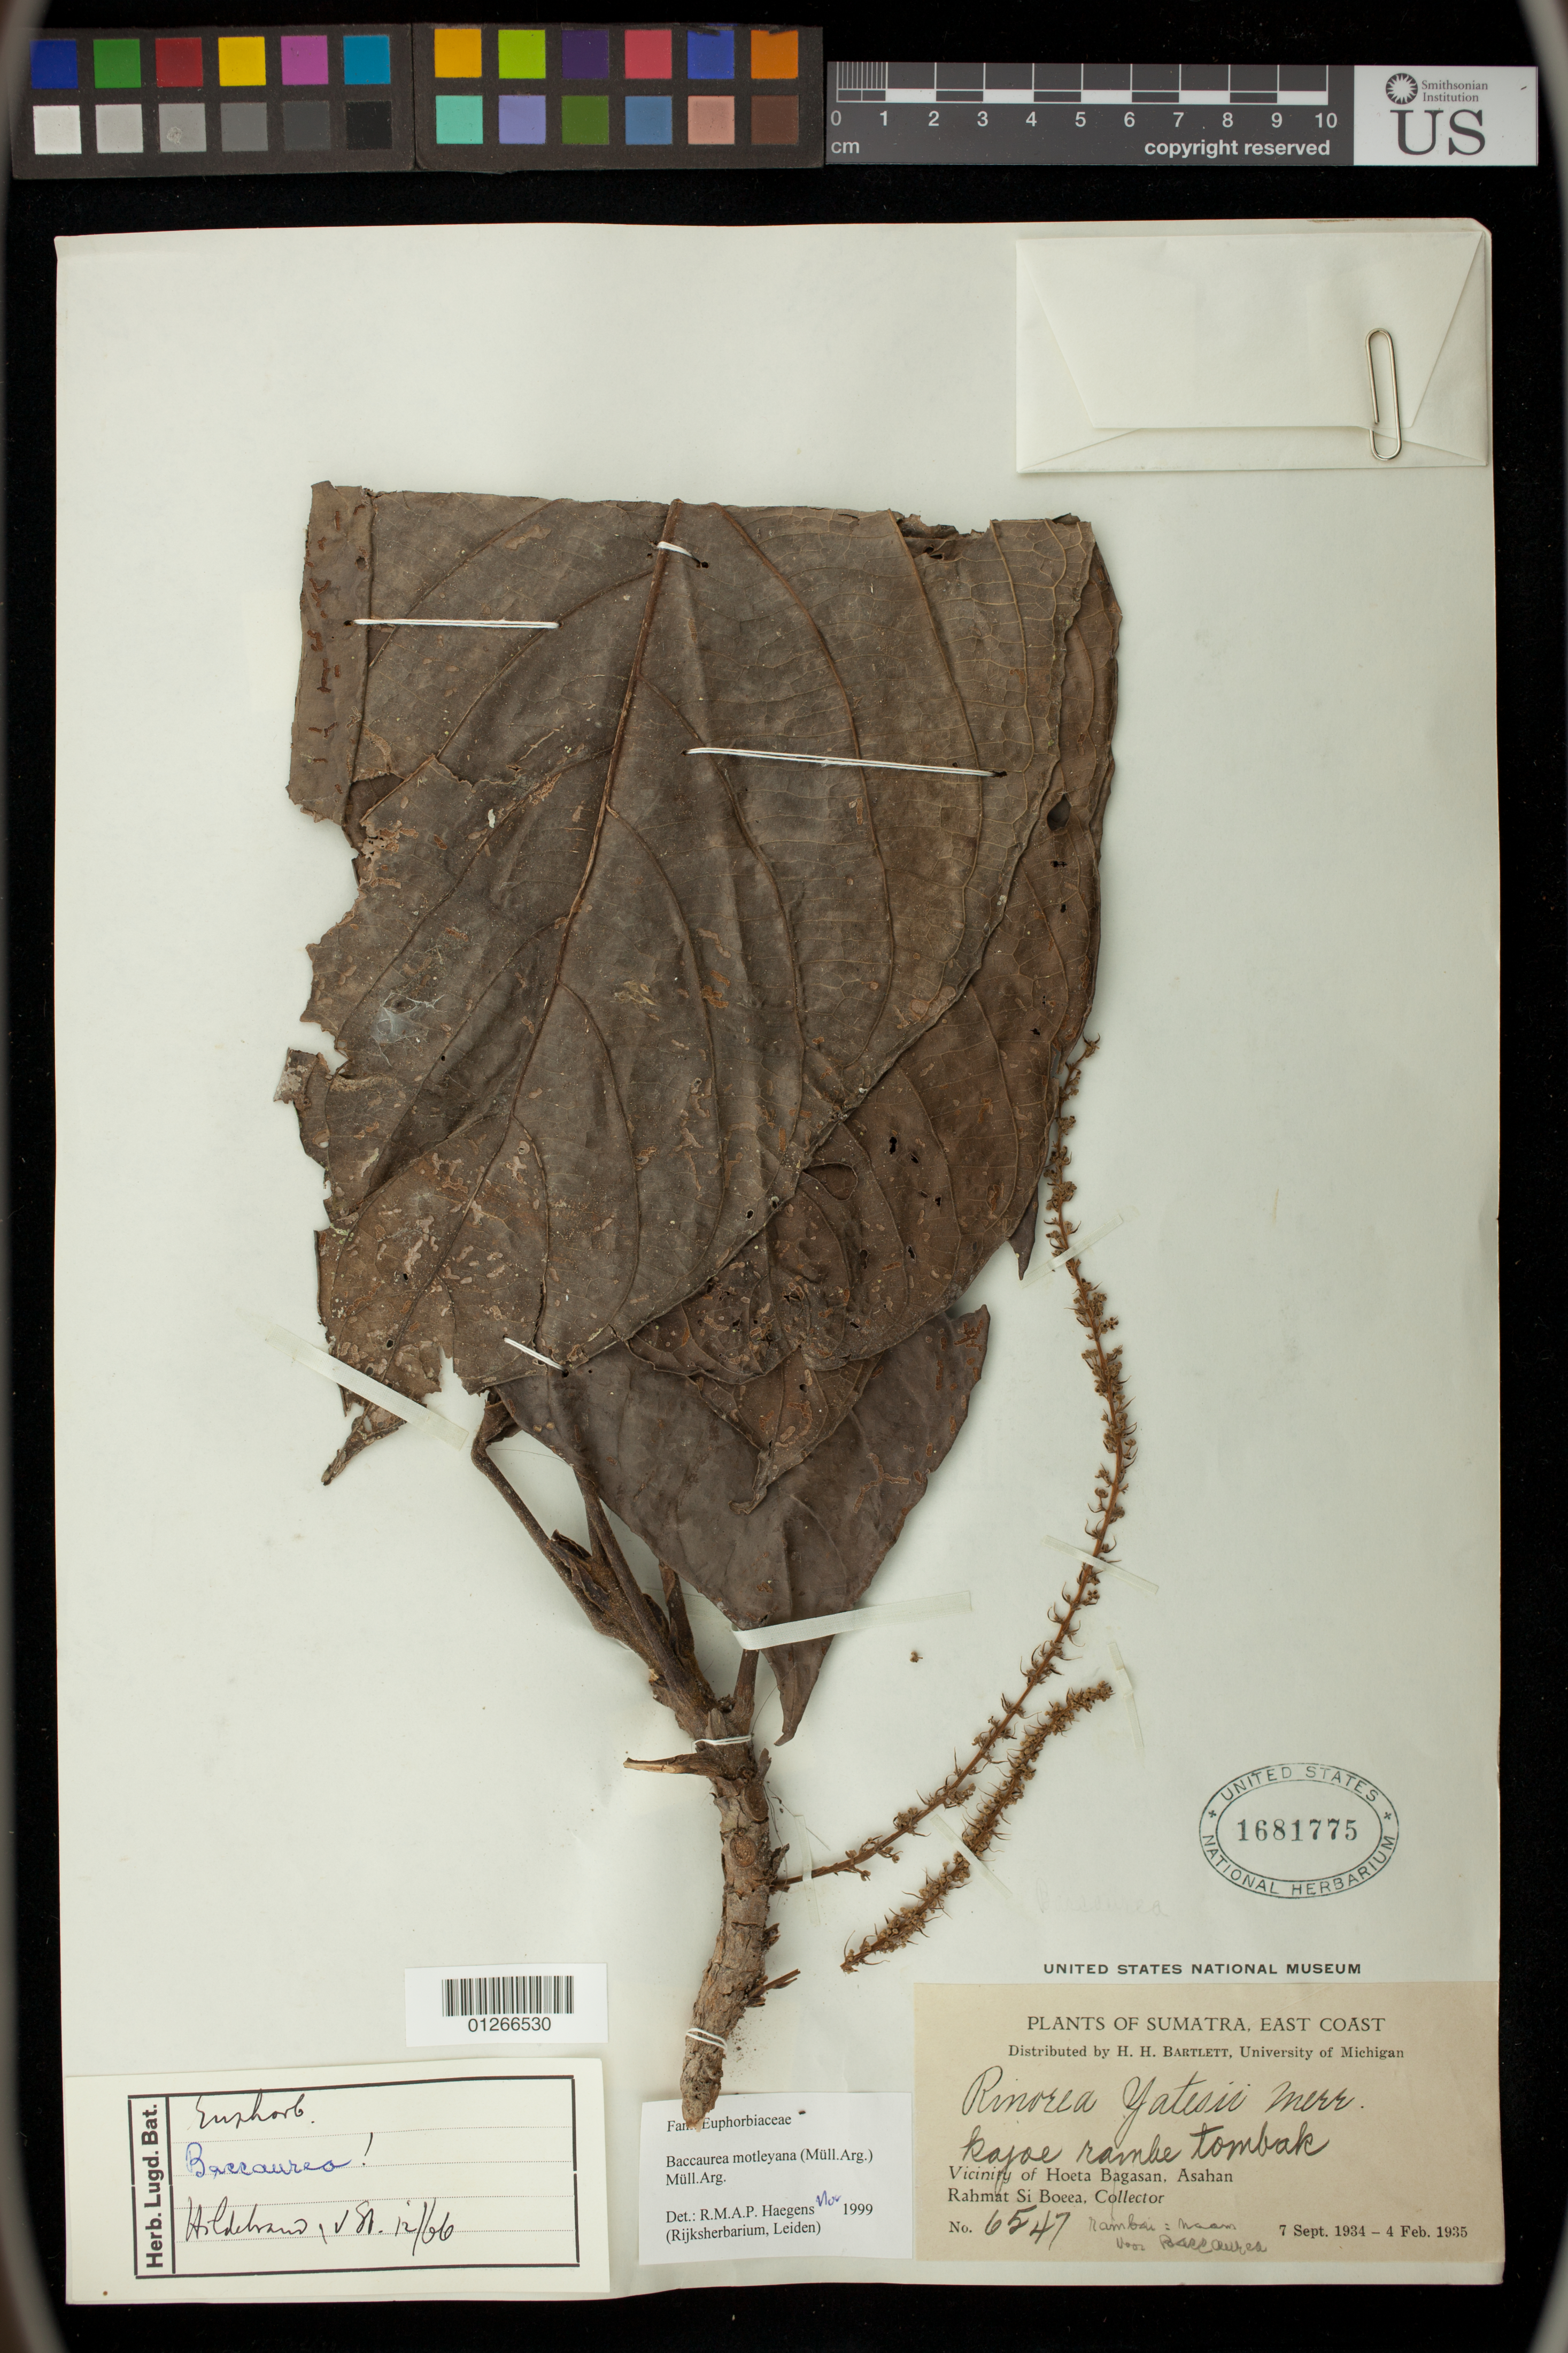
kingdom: Plantae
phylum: Tracheophyta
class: Magnoliopsida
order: Malpighiales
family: Phyllanthaceae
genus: Baccaurea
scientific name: Baccaurea motleyana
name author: (Müll. Arg.) Müll. Arg.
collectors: Rahmat Si Boeea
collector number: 6547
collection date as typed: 07 Sep 1934 to 04 Feb 1935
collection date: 1934-09-07/1935-02-04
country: Indonesia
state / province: Sumatra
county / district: Sumatera Utara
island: Sumatra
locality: Vicinity of Hoeta Bagasan, Asahan